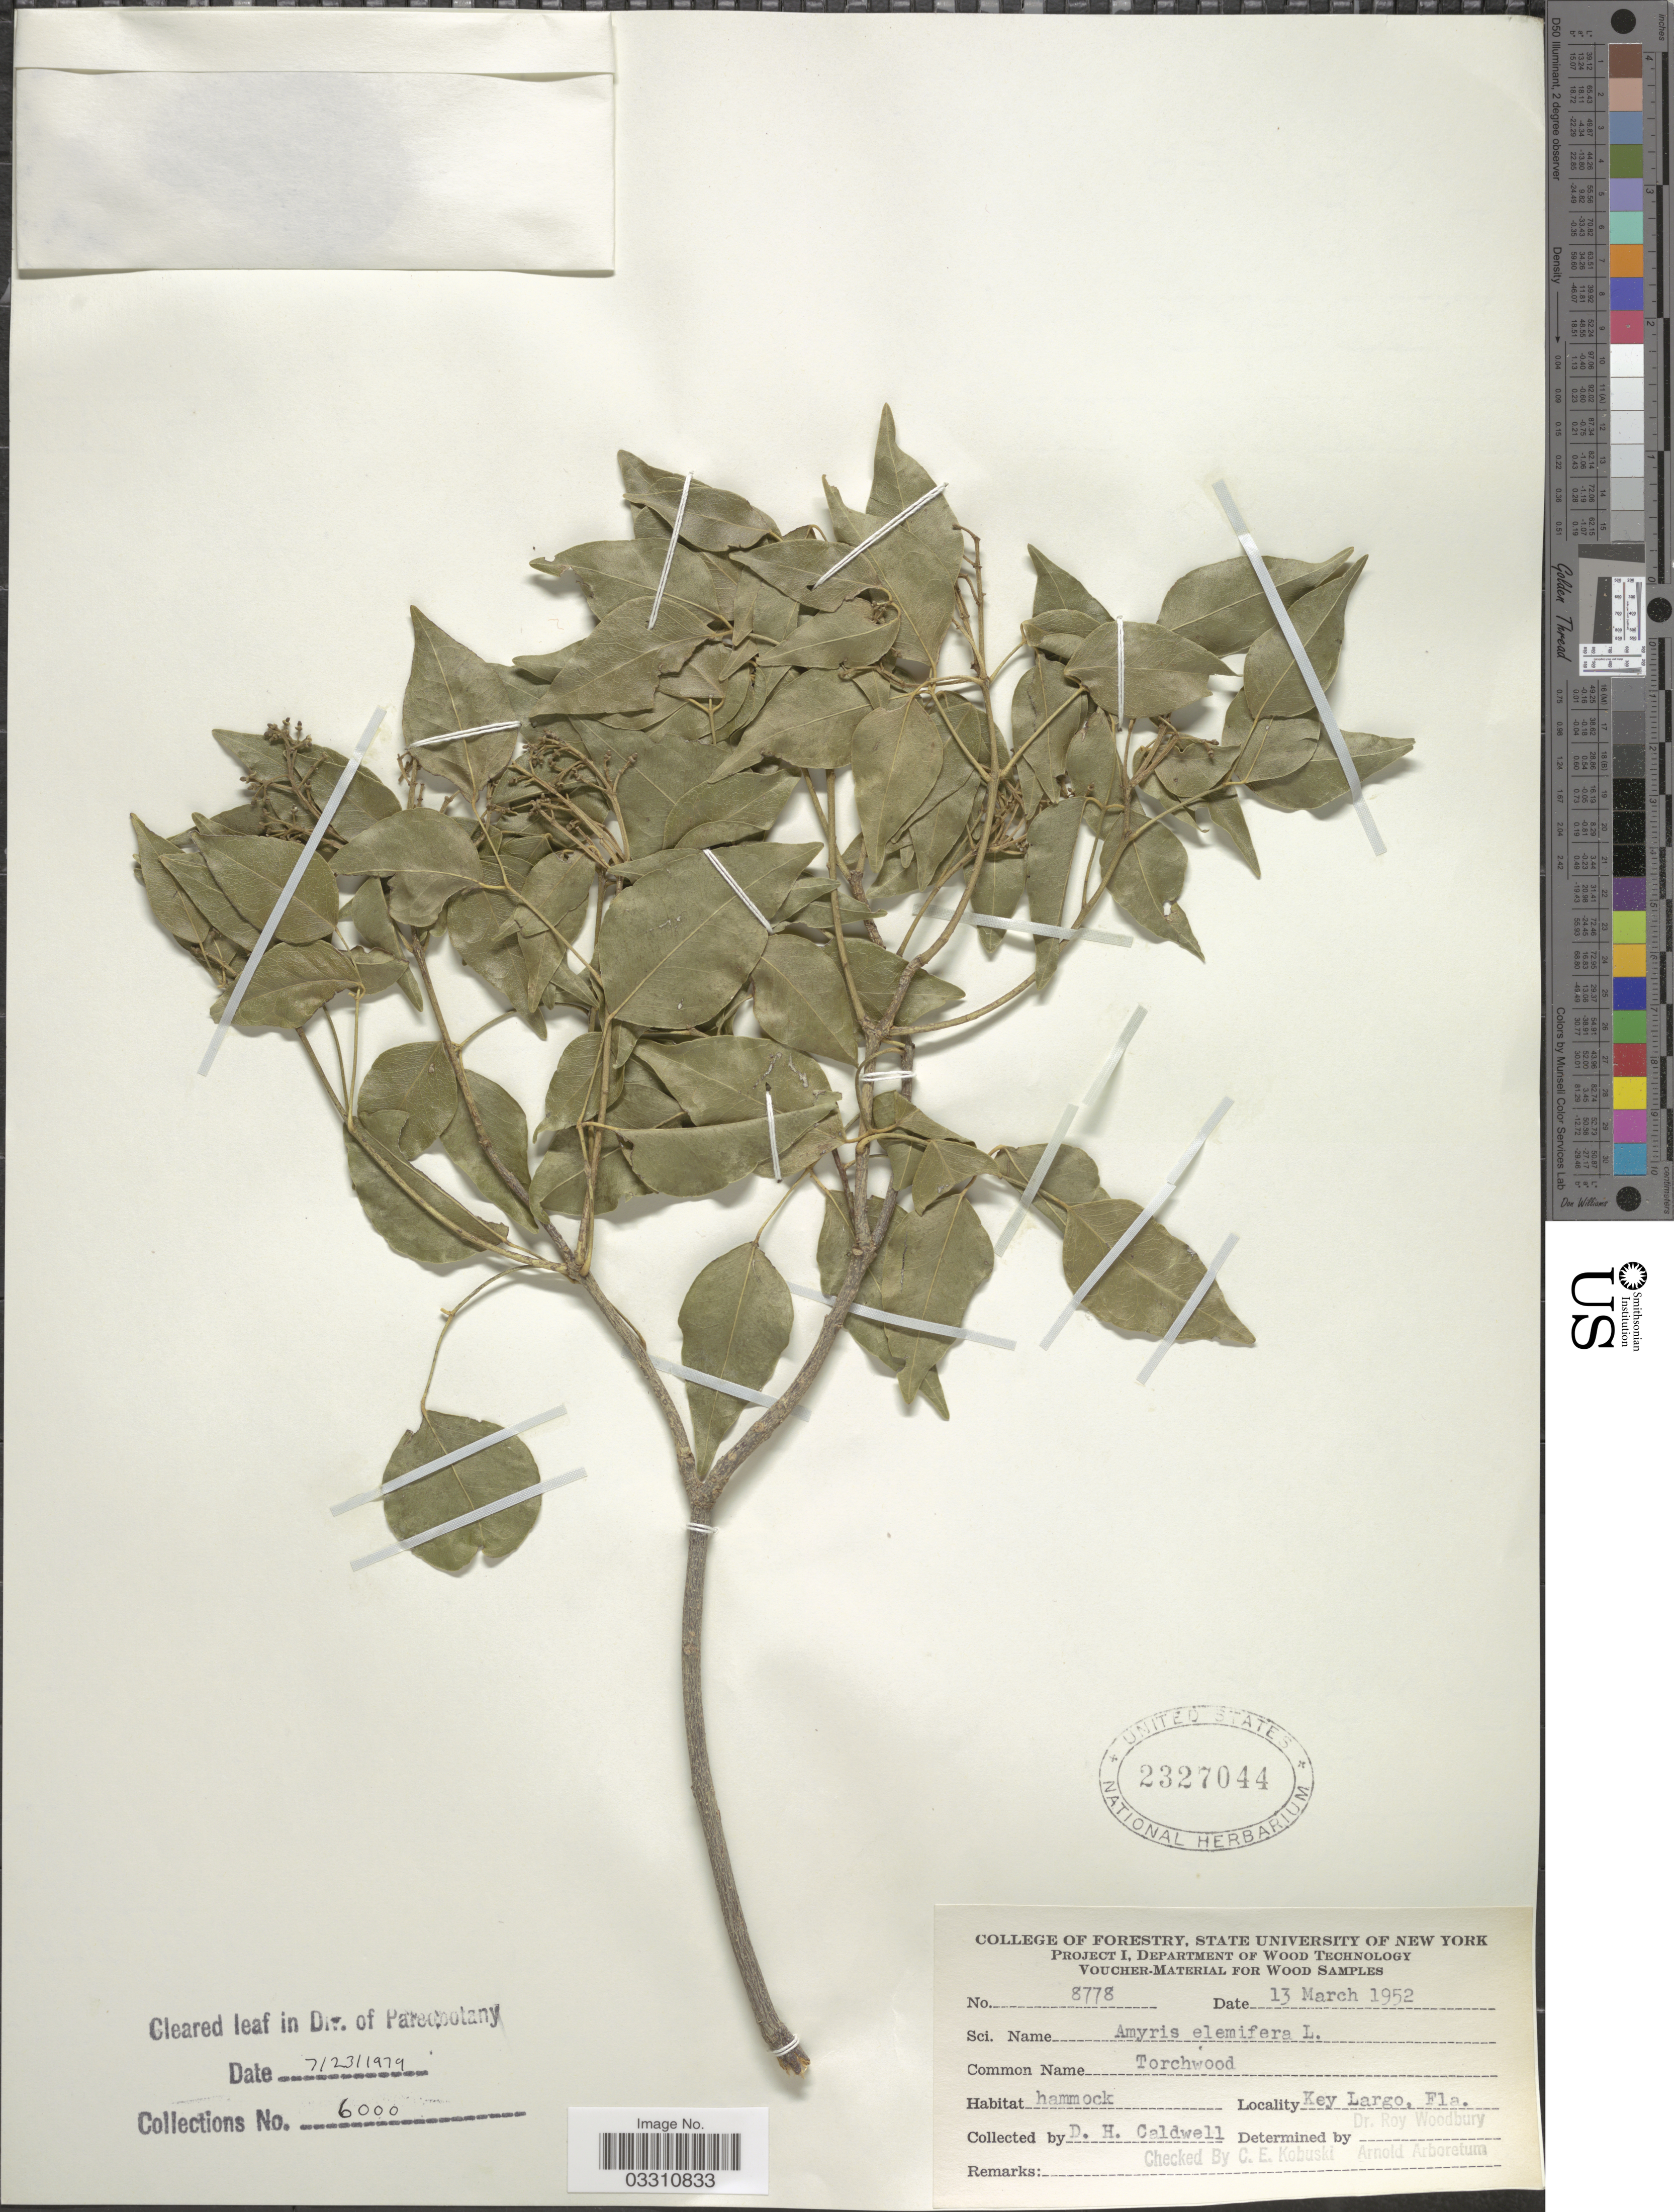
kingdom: Plantae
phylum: Tracheophyta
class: Magnoliopsida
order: Sapindales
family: Rutaceae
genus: Amyris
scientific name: Amyris elemifera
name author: L.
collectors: D. H. Caldwell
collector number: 8778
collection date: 1952-03-13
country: United States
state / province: Florida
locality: Key Largo.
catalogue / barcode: US 2327044